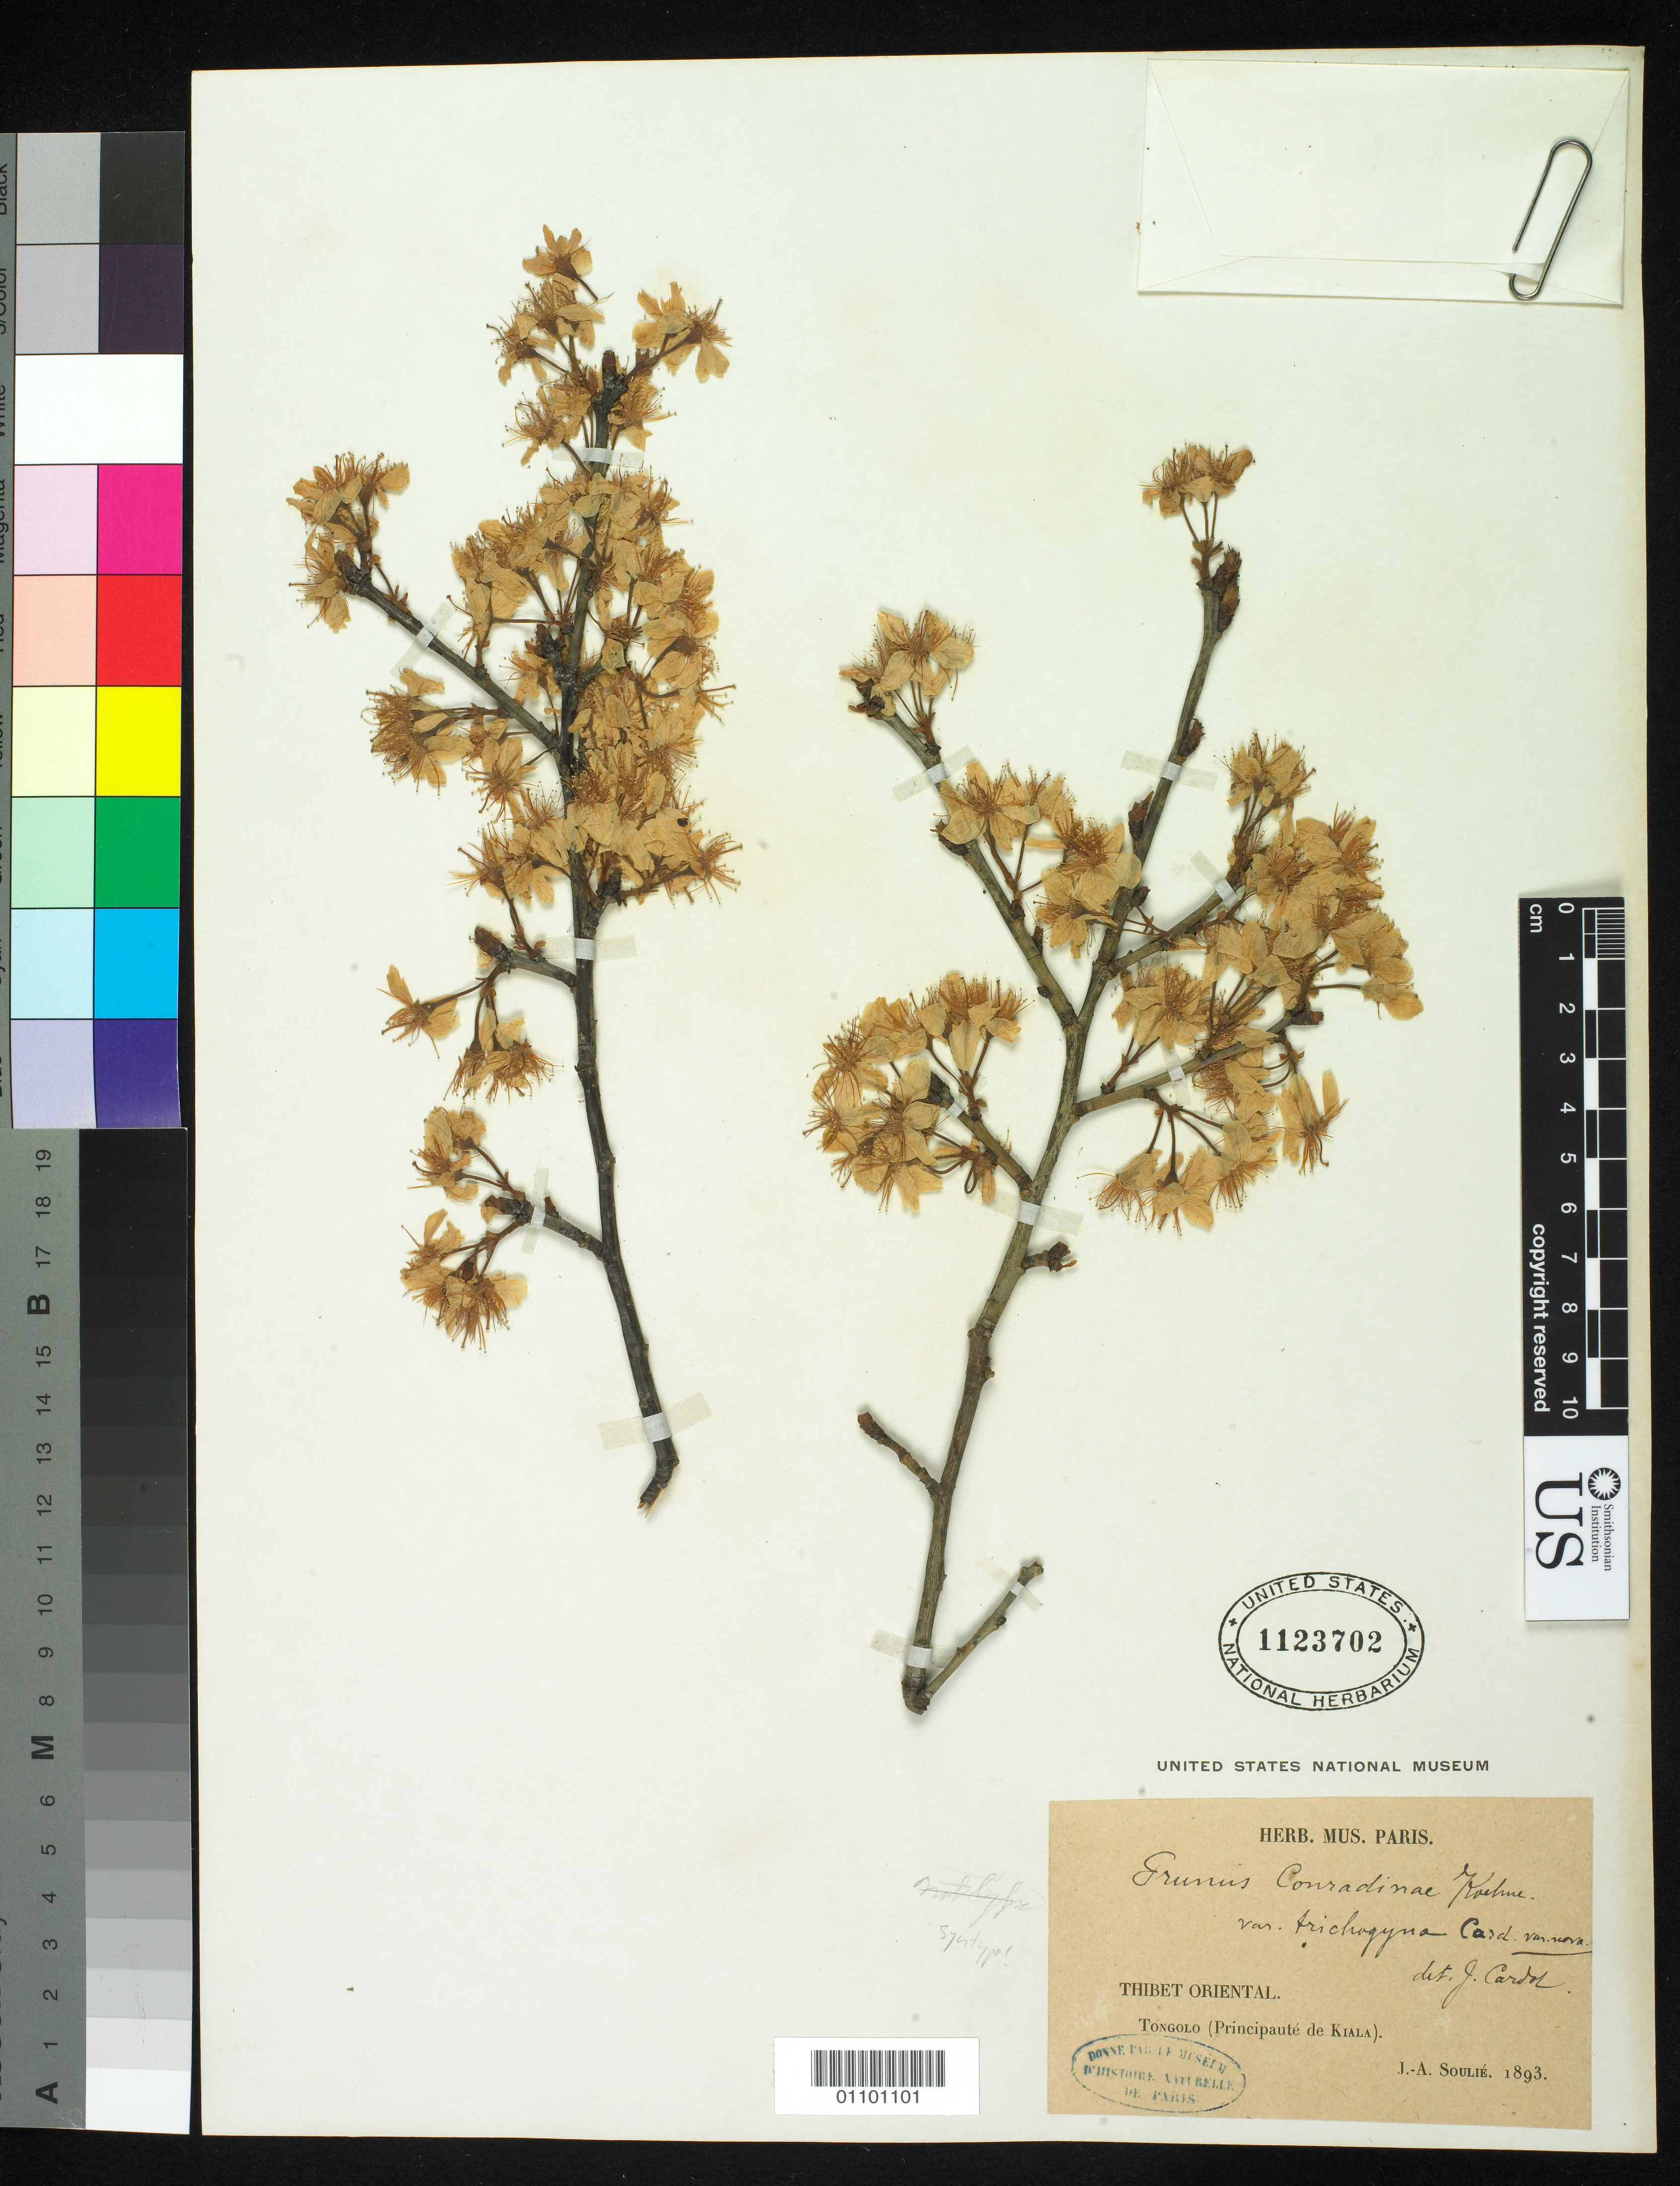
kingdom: Plantae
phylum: Tracheophyta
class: Magnoliopsida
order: Rosales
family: Rosaceae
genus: Prunus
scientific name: Prunus conradinae var. trichogyna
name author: Cardot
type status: Syntype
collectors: J. Soulie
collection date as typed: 1893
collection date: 1893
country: China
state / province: Xizang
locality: Tongolo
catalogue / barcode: US 1123702